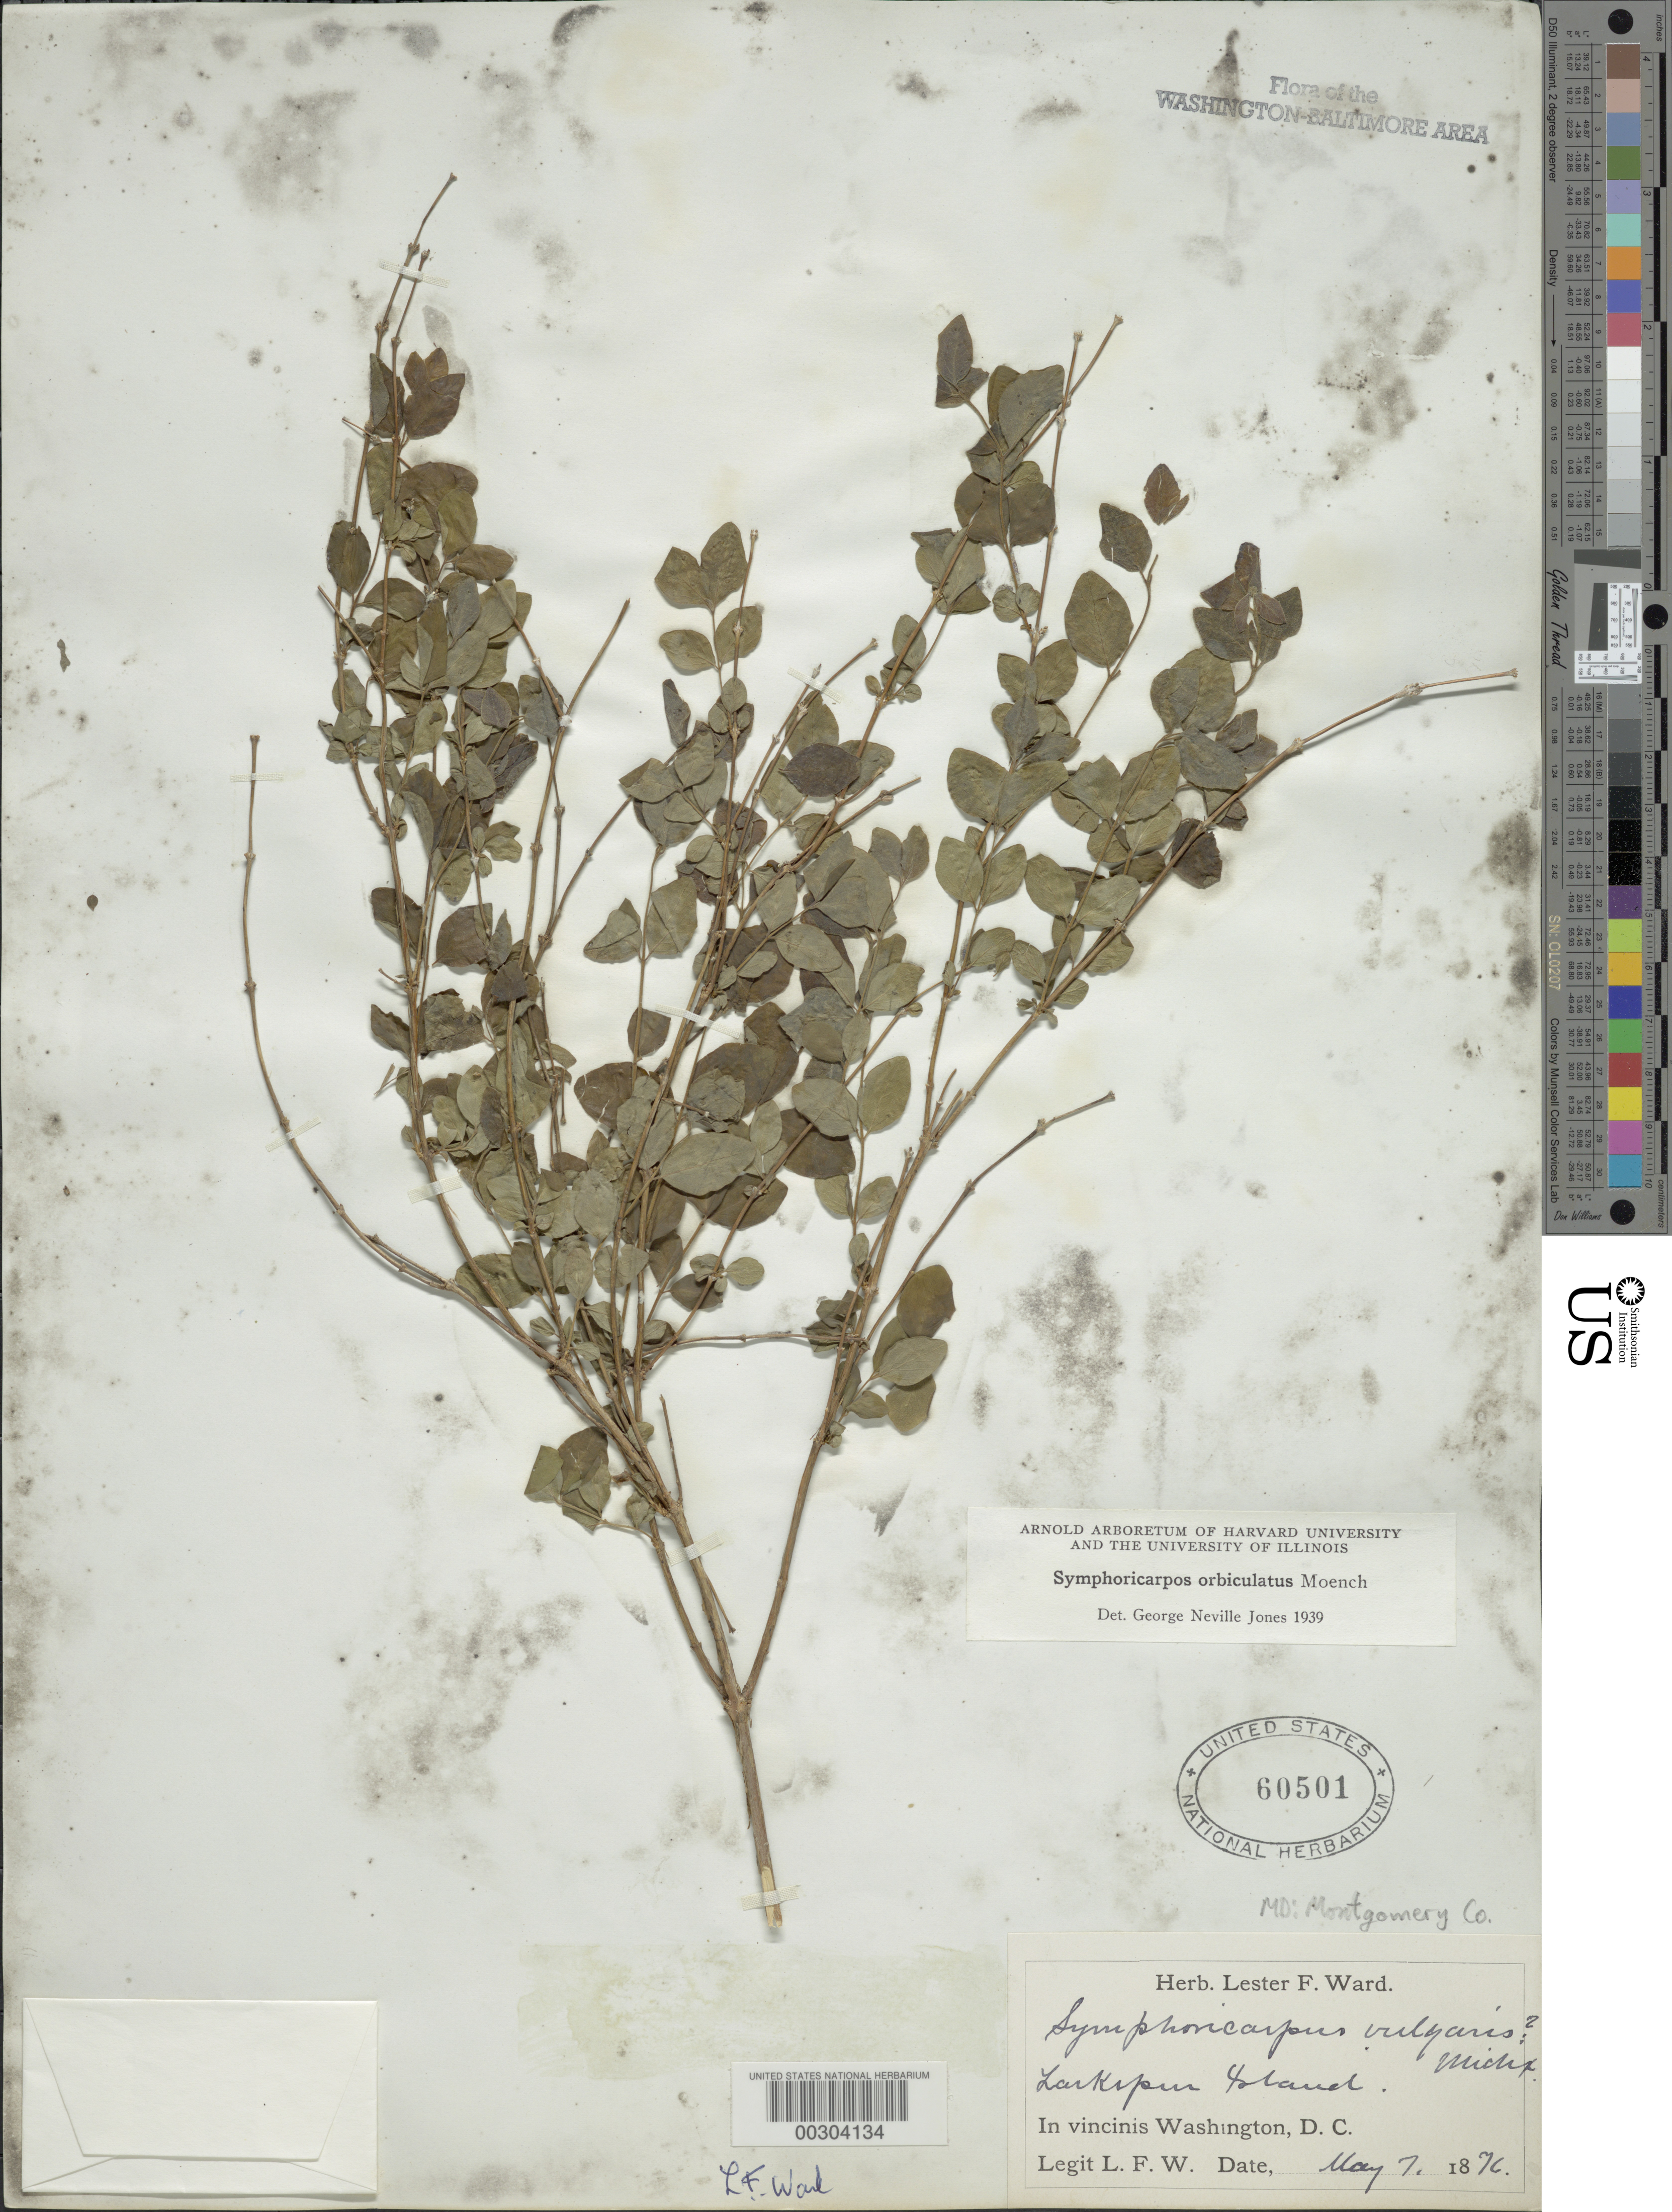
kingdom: Plantae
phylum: Tracheophyta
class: Magnoliopsida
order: Dipsacales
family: Caprifoliaceae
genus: Symphoricarpos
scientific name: Symphoricarpos orbiculatus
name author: Moench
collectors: L. F. Ward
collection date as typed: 07 May 1876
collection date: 1876-05-07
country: United States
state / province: Maryland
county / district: Montgomery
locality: Larkspur Island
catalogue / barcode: US 60501